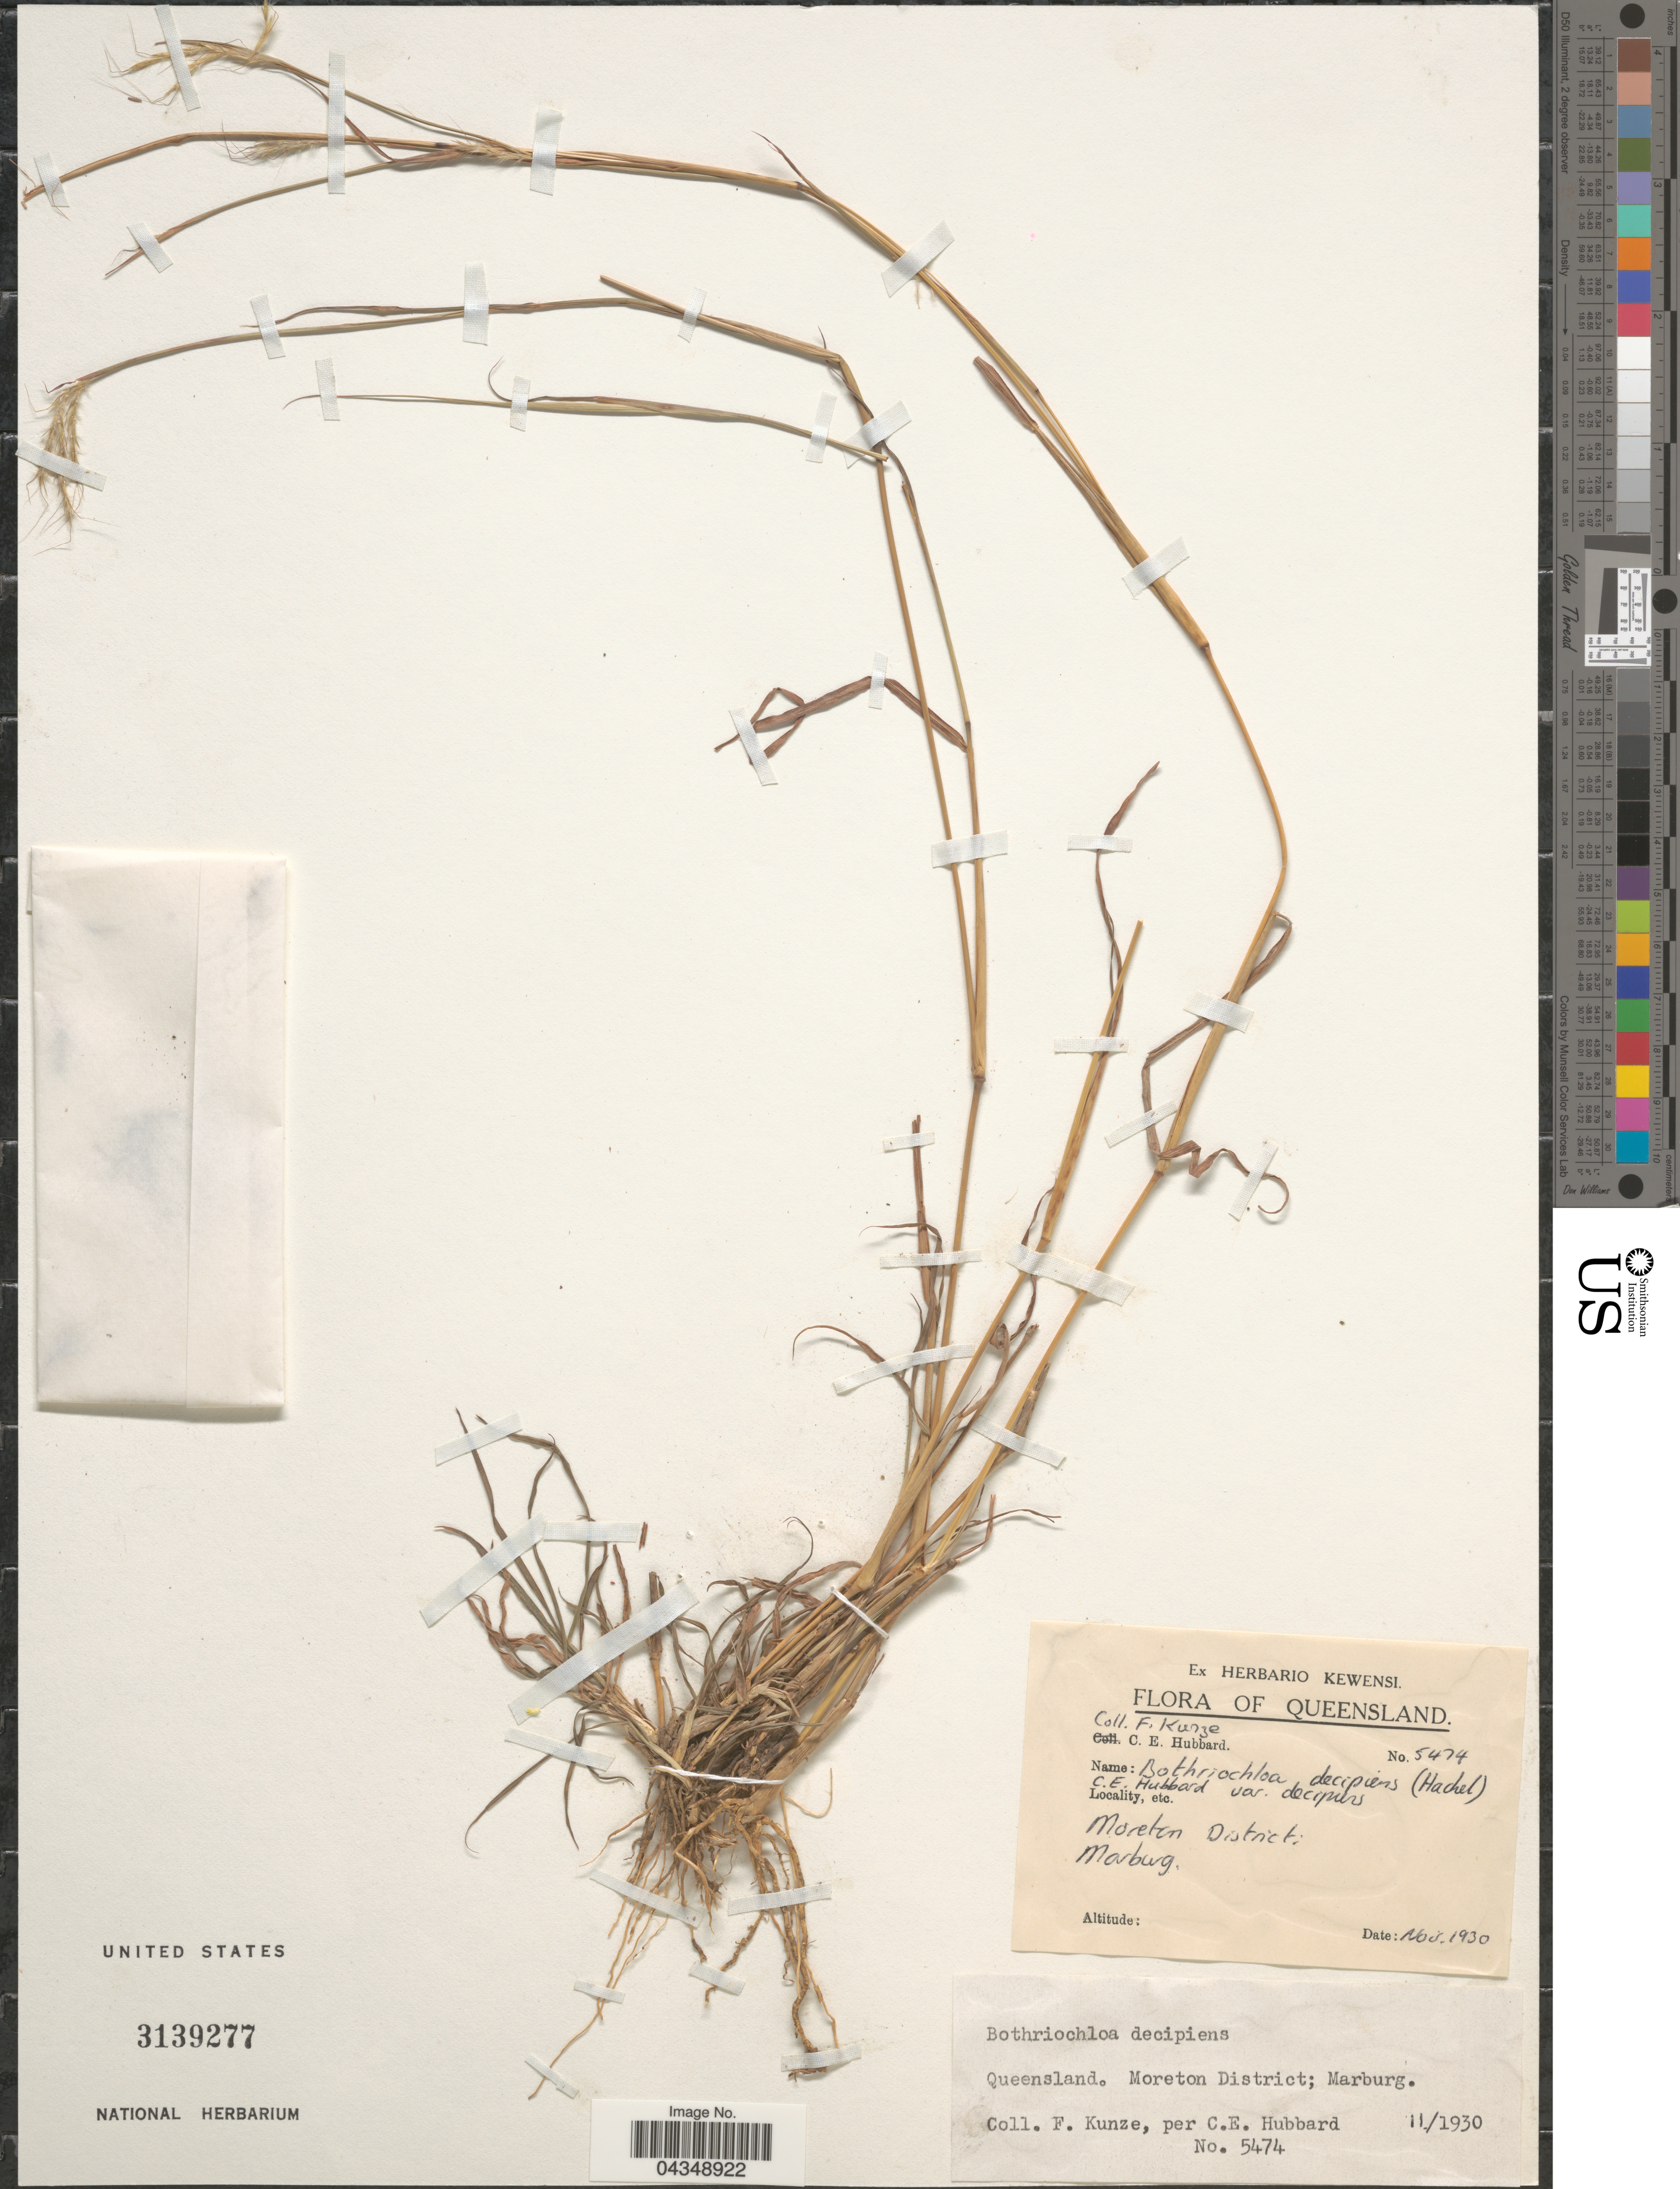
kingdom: Plantae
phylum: Tracheophyta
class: Liliopsida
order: Poales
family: Poaceae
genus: Bothriochloa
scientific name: Bothriochloa decipiens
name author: (Hack.) C. E. Hubb.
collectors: F. Kunze & C. E. Hubbard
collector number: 5474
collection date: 1930-11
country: Australia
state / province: Queensland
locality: Moreton District. Marburg.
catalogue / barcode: US 3139277